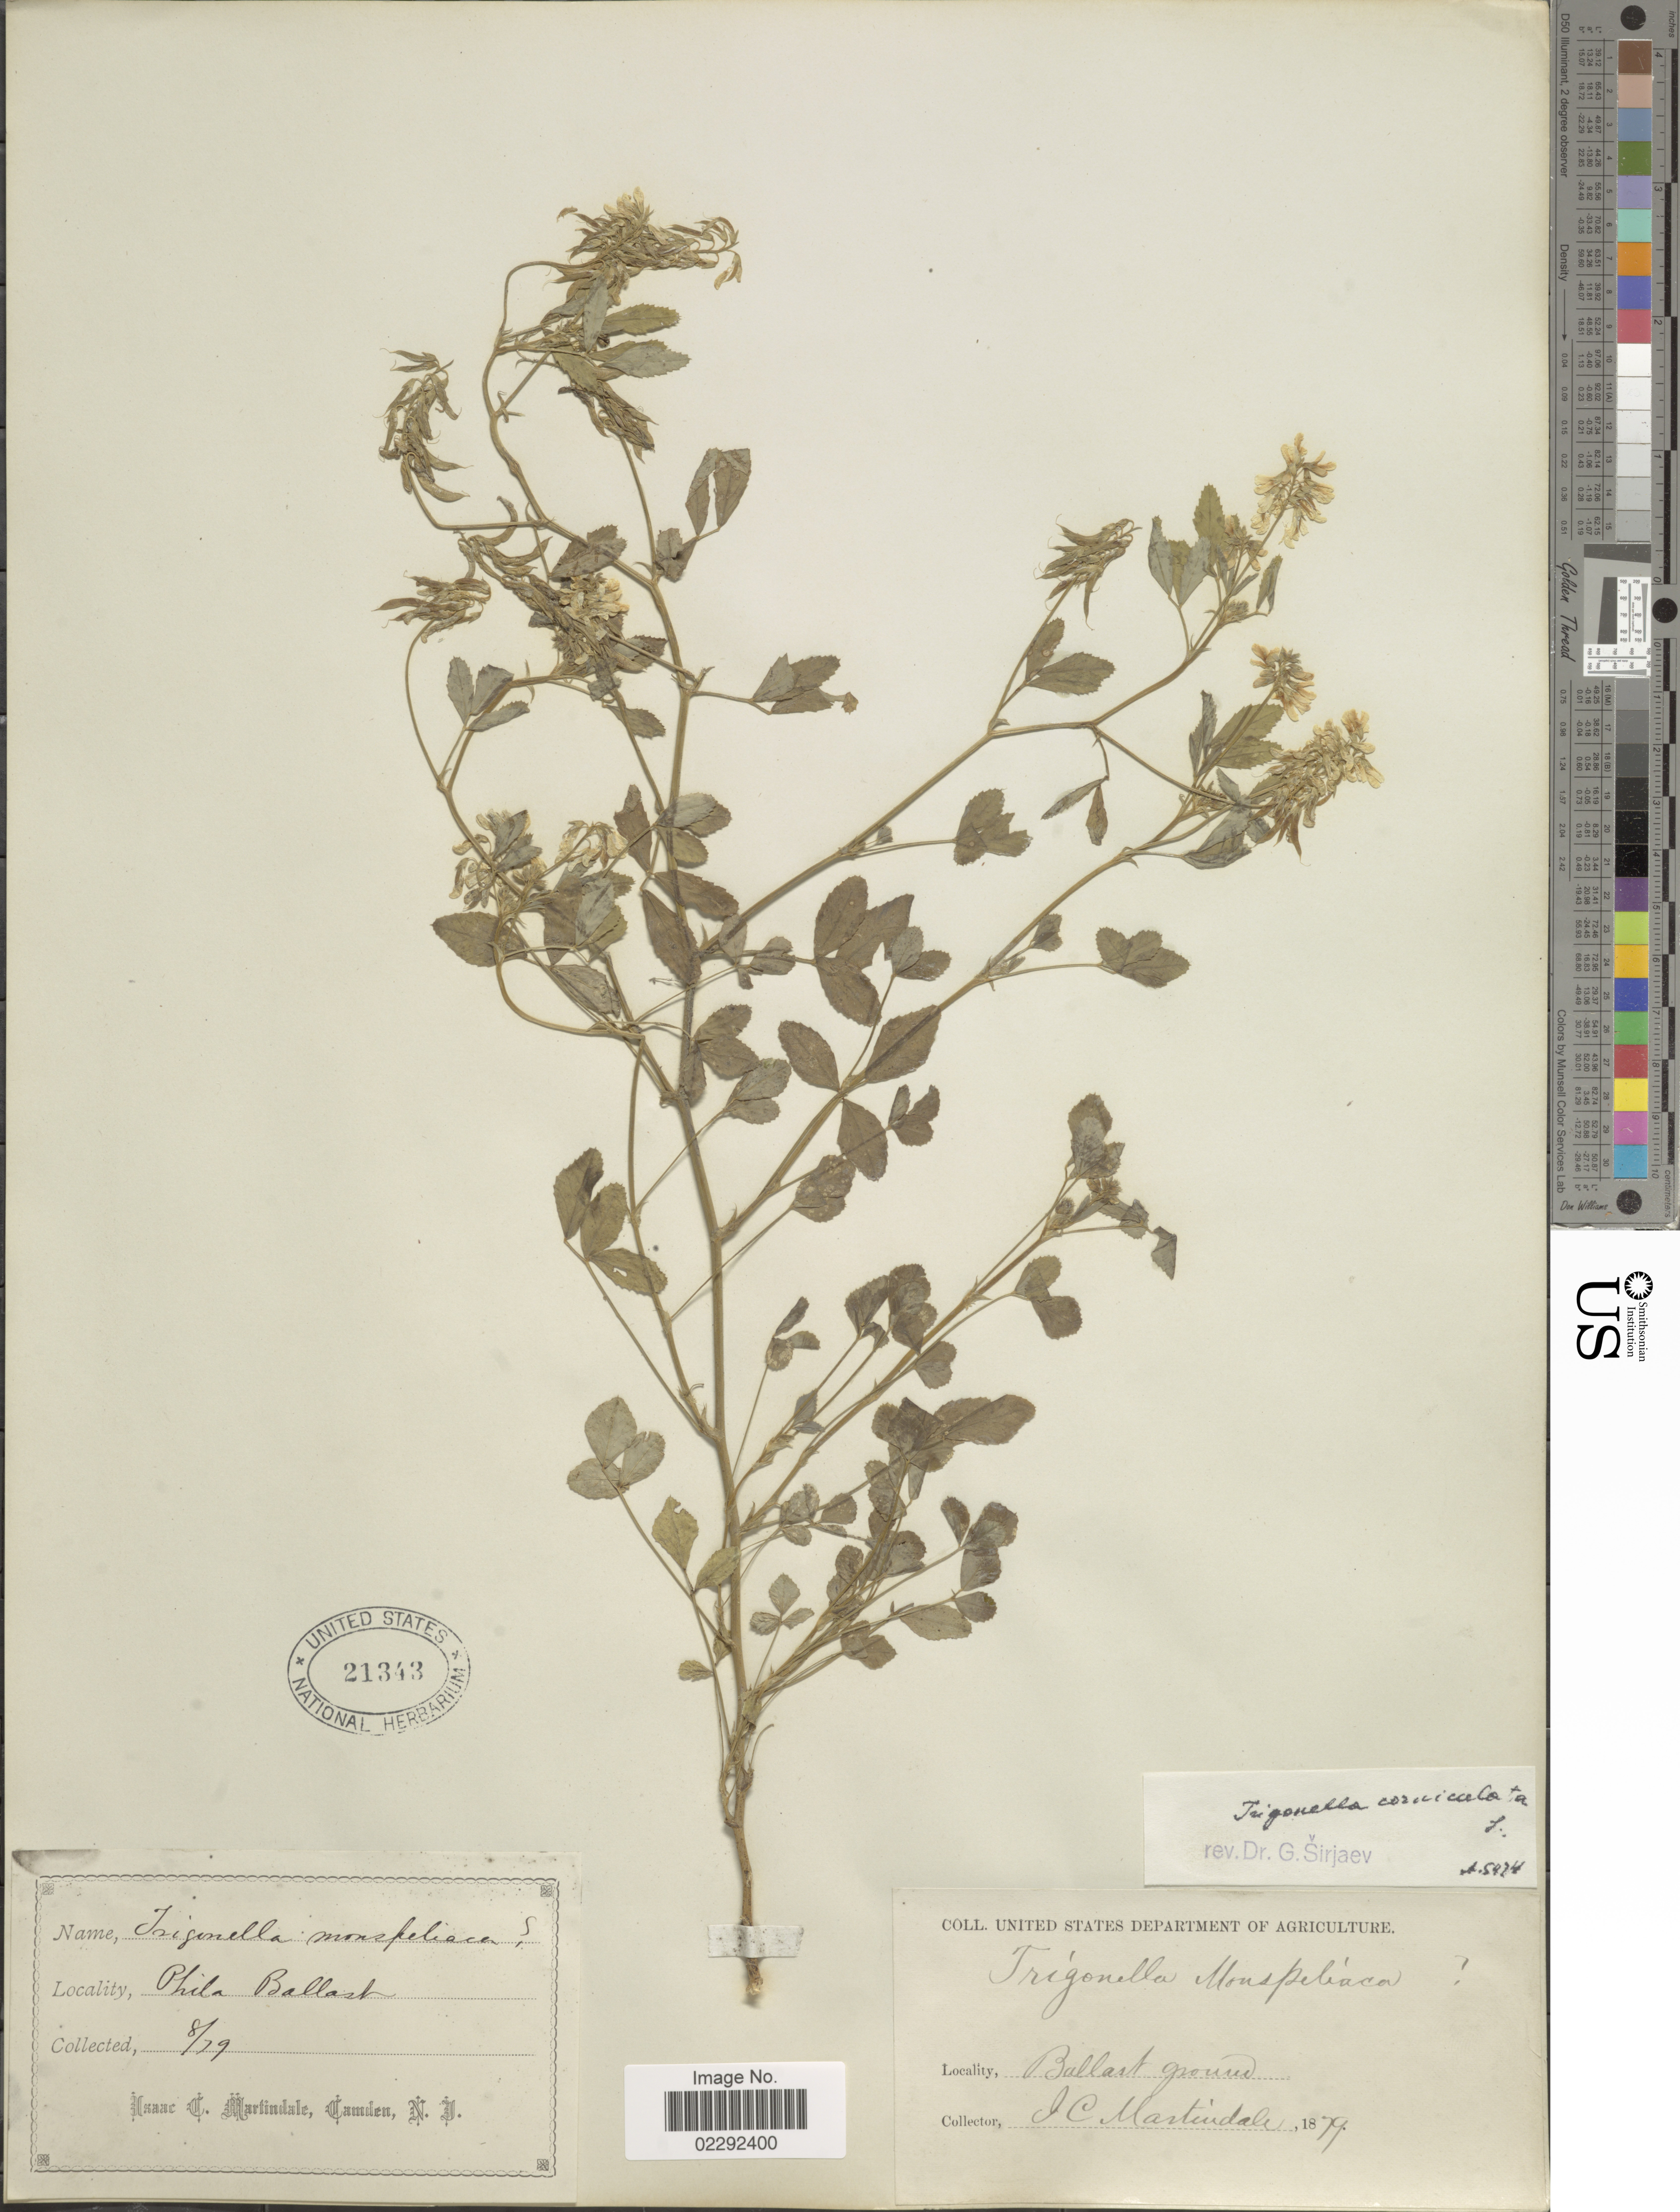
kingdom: Plantae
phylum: Tracheophyta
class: Magnoliopsida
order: Fabales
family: Fabaceae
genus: Trigonella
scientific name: Trigonella corniculata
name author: Sibth. & Sm.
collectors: I. C. Martindale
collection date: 1879-08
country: United States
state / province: Pennsylvania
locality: Phila Ballast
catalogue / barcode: US 21343